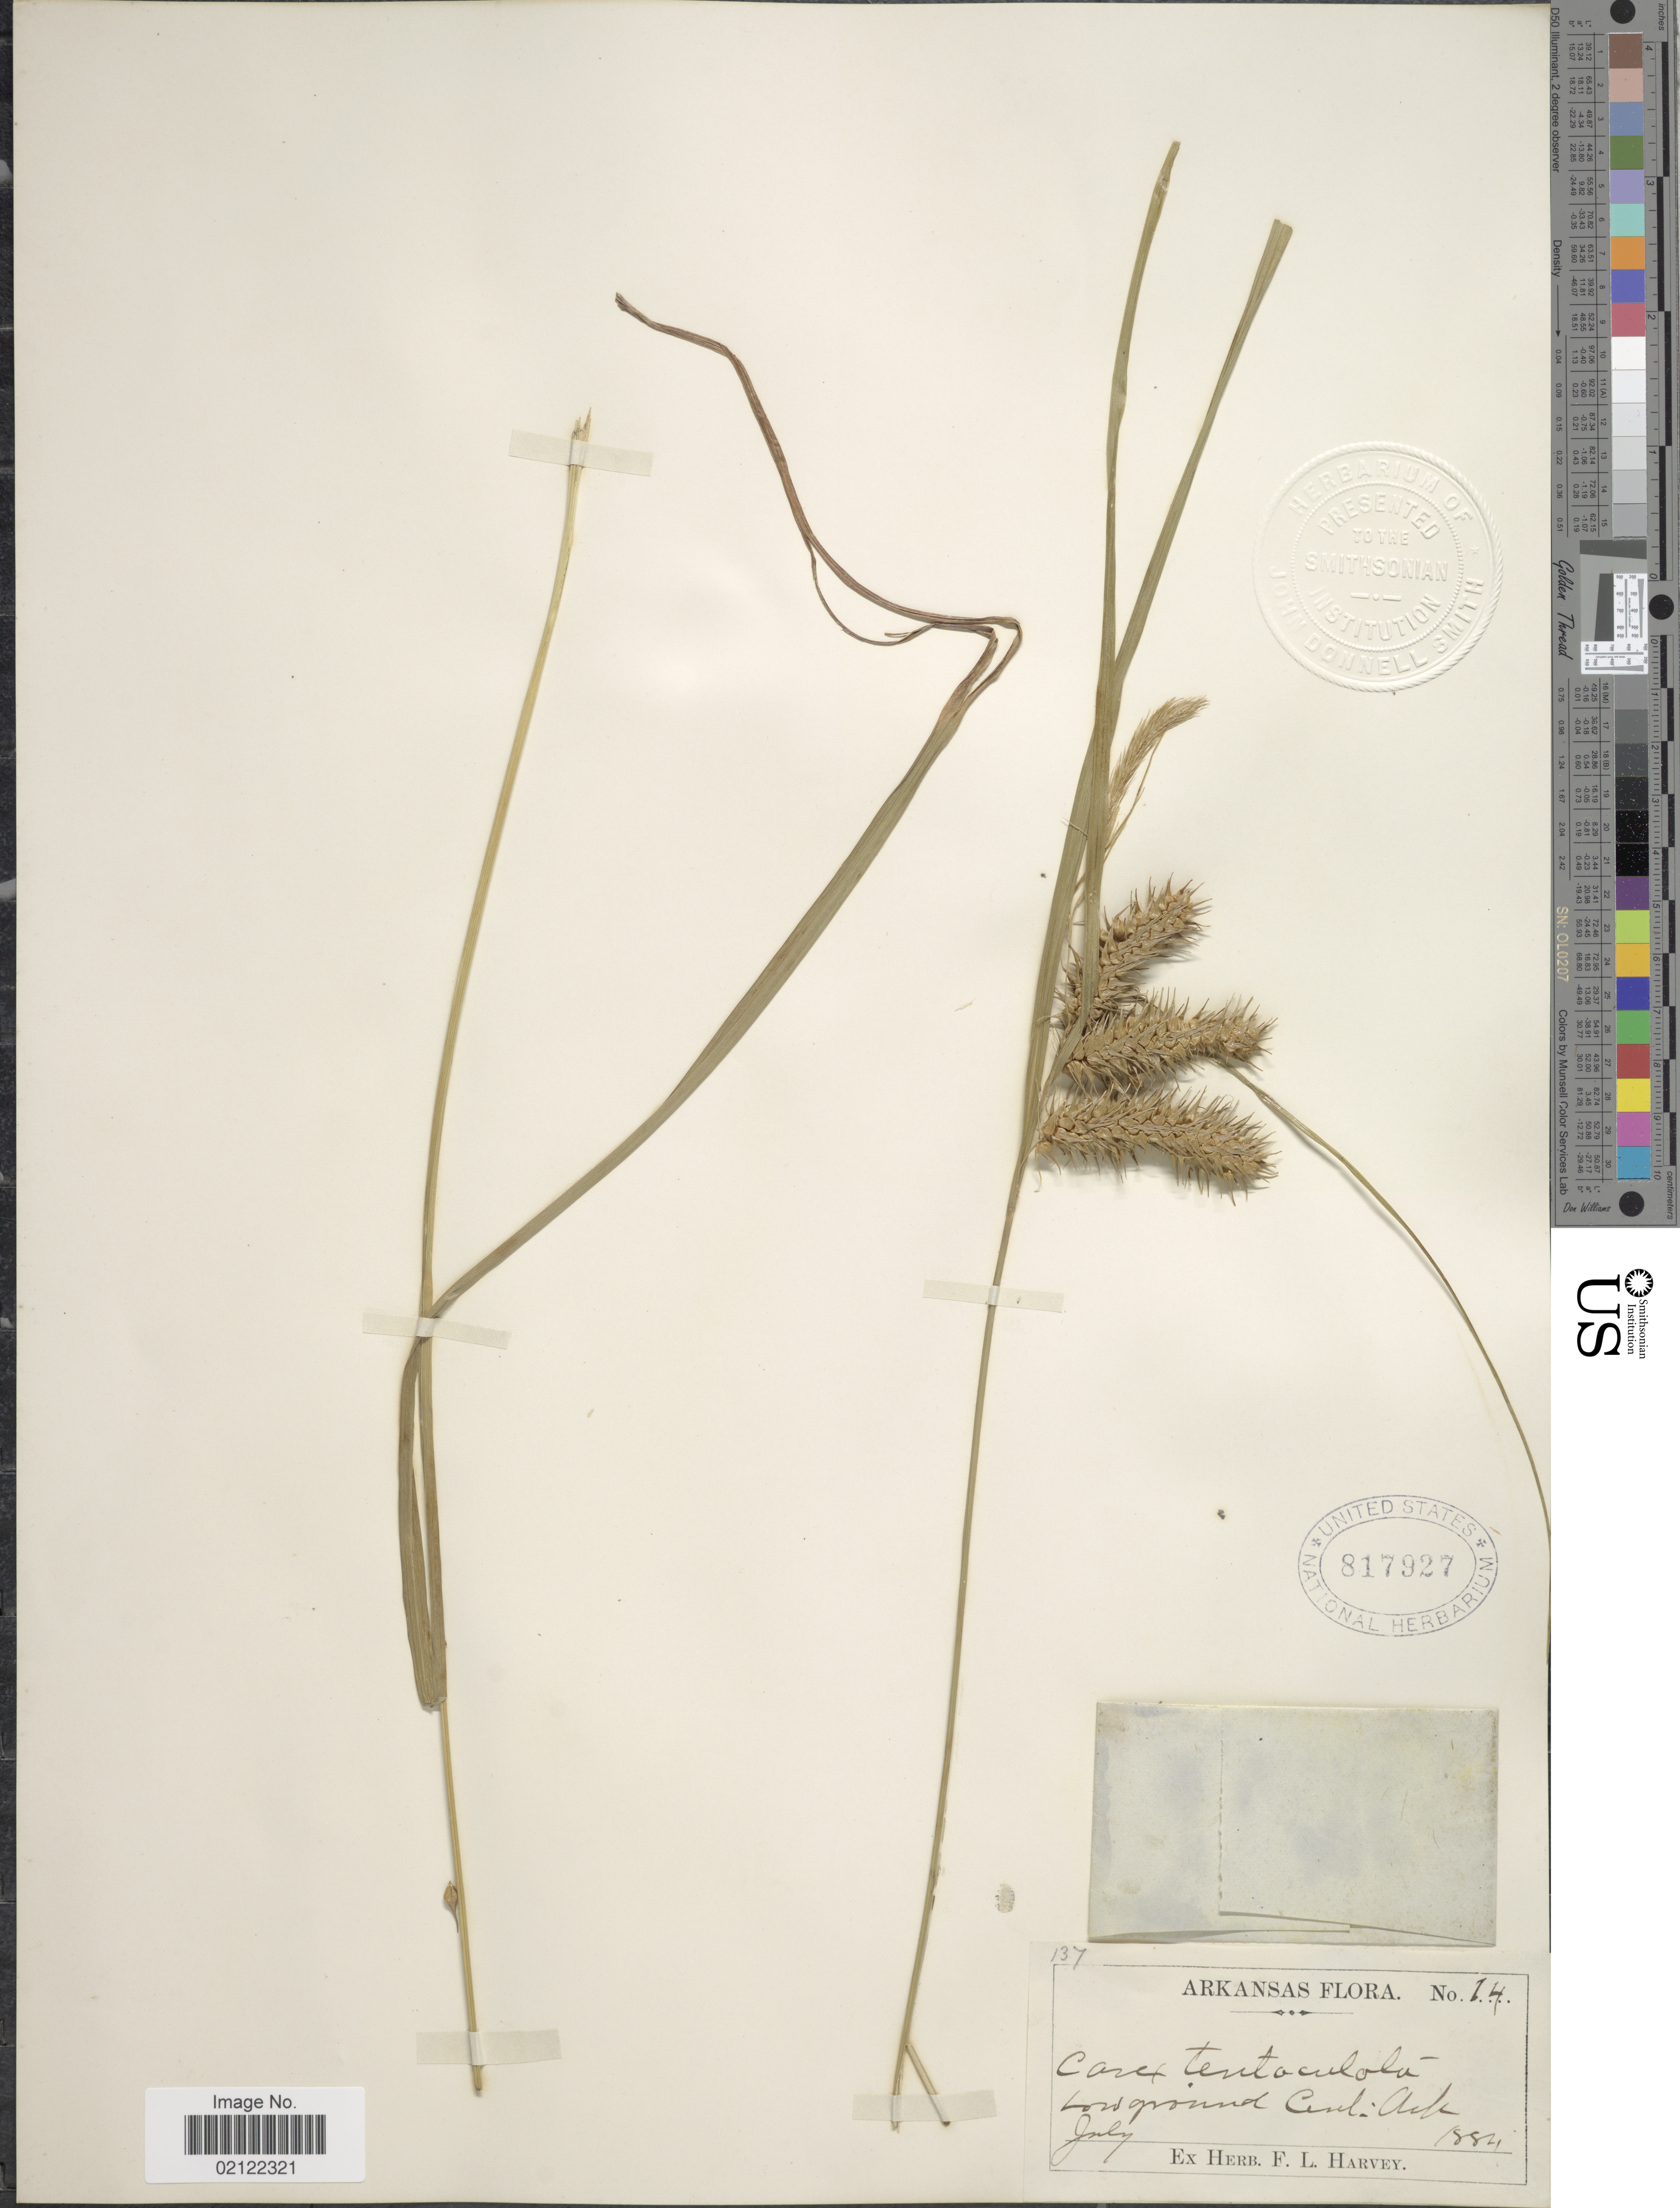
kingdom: Plantae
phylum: Tracheophyta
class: Liliopsida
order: Poales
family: Cyperaceae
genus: Carex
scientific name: Carex lurida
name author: Wahlenb.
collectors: ex herb. F. L. Harvey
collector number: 14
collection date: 1884-07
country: United States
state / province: Arkansas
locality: Low ground Centr. Ark.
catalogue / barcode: US 817927